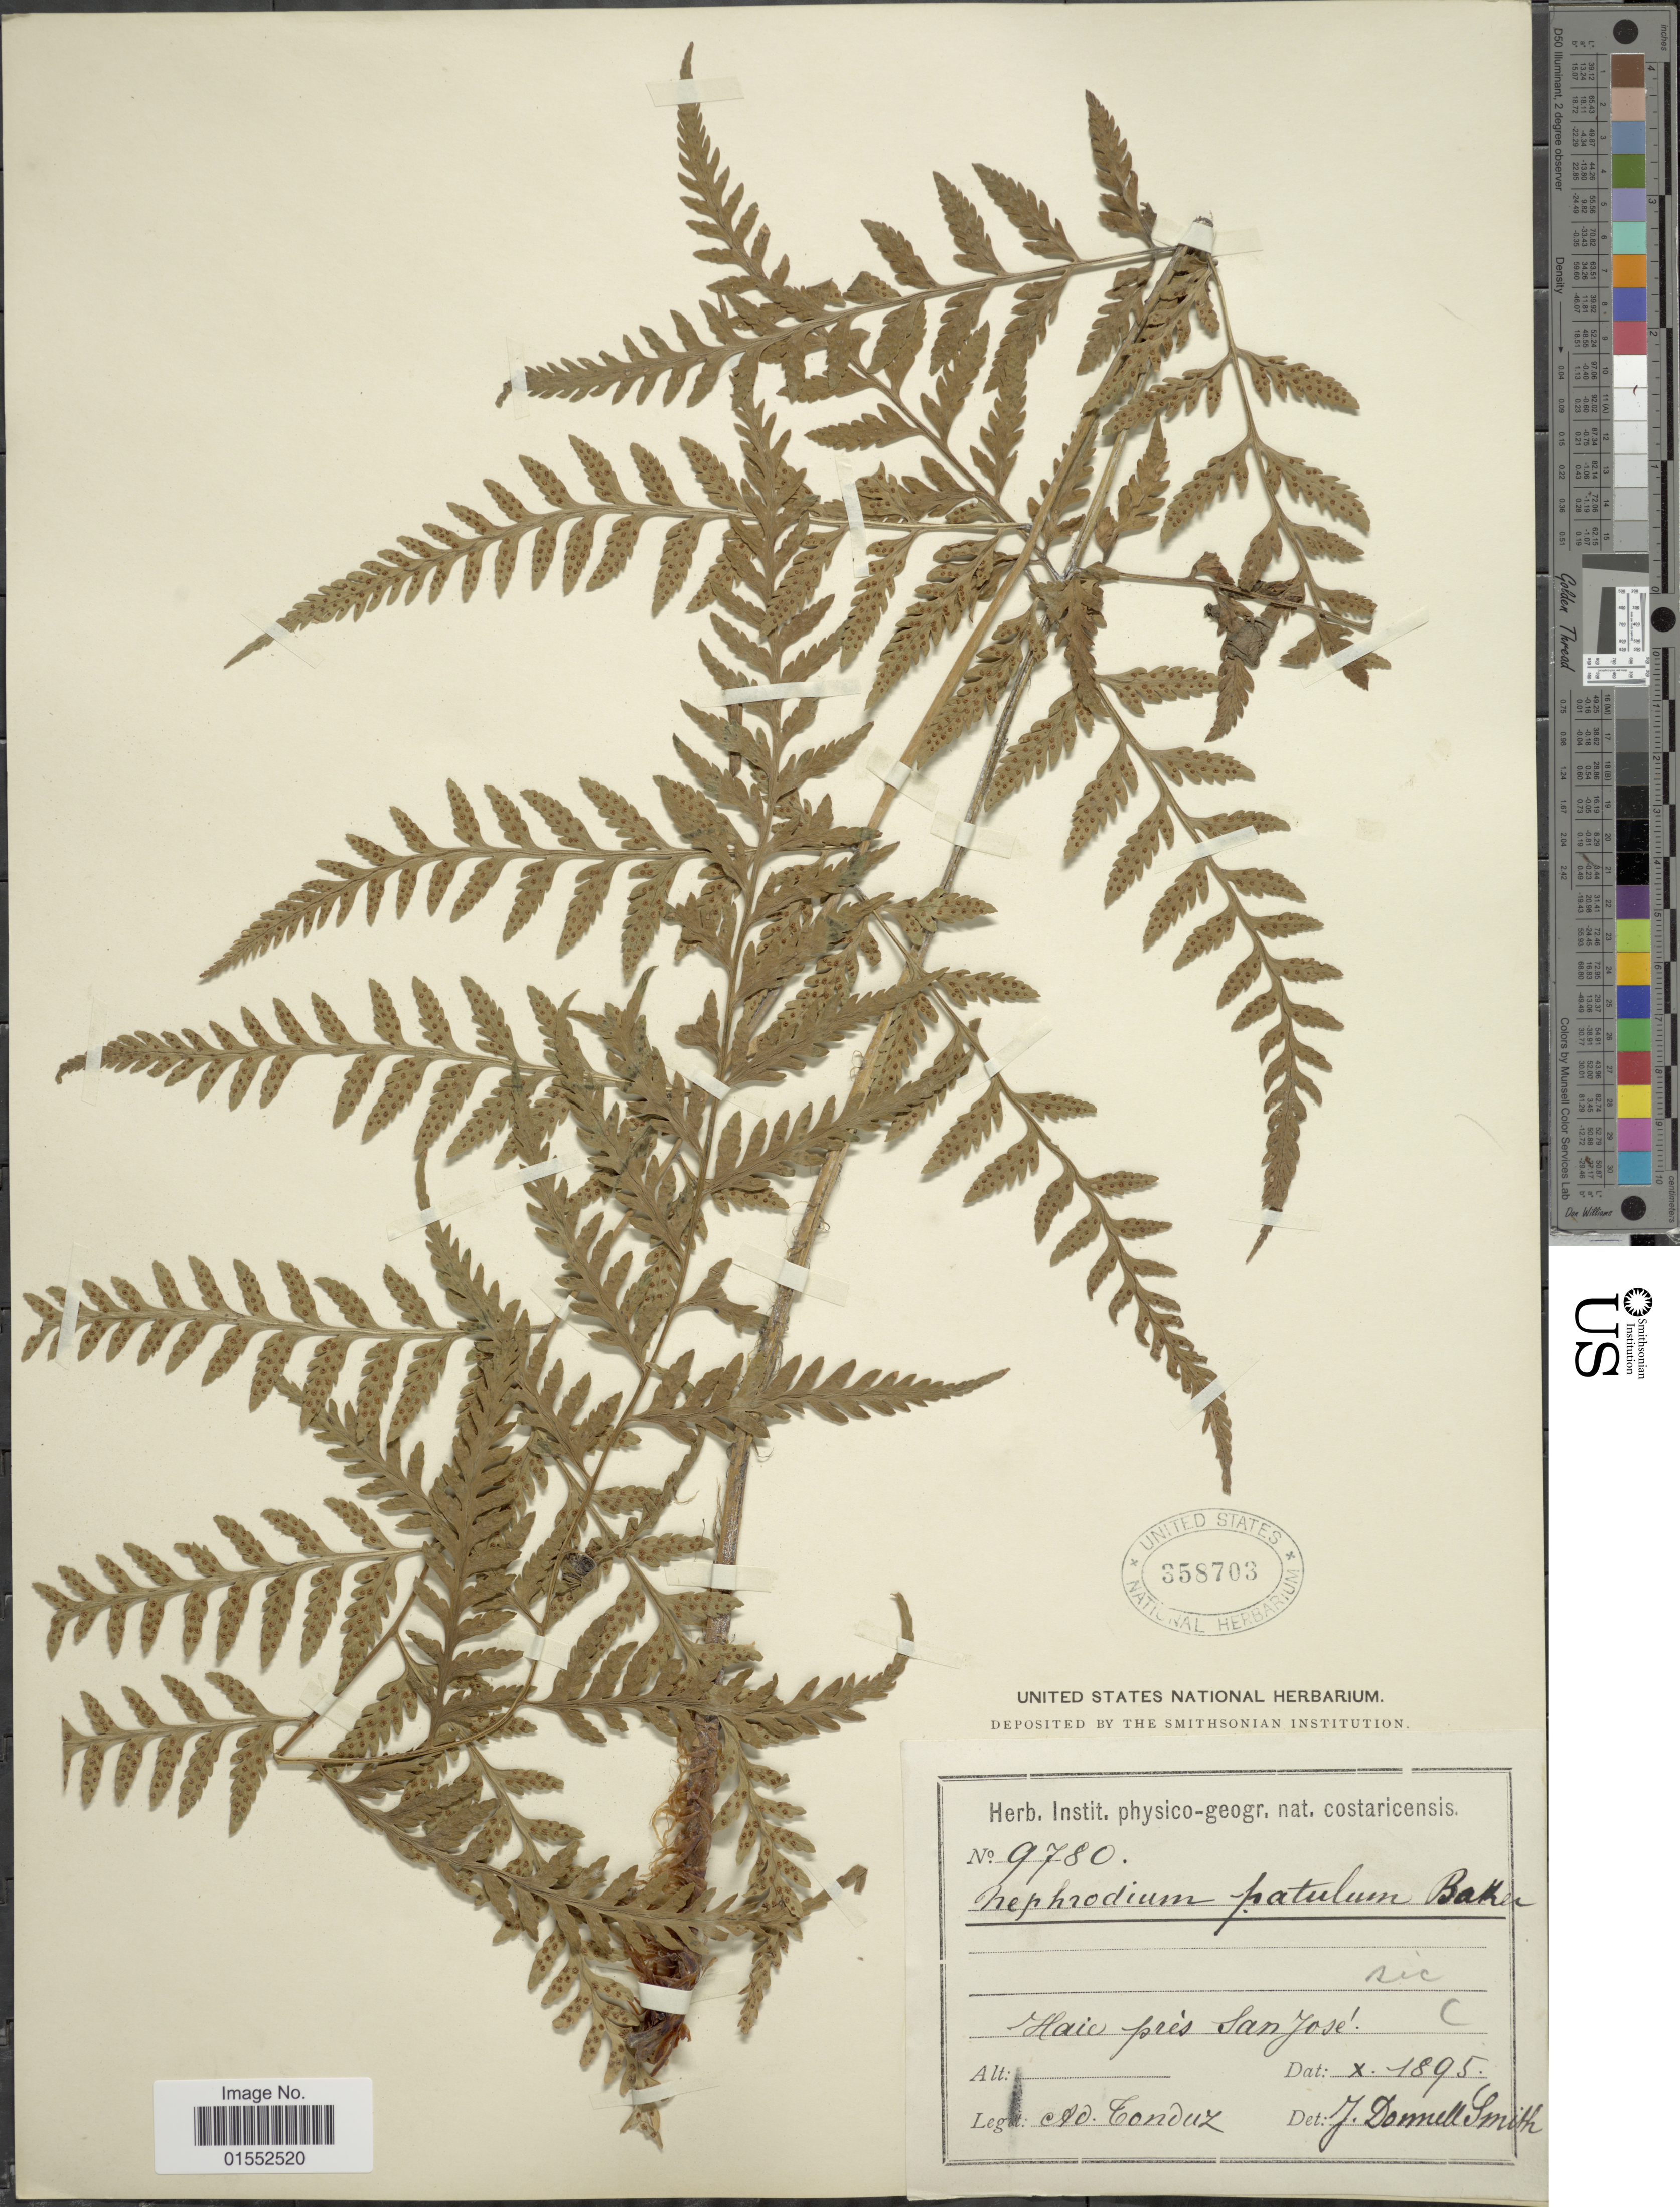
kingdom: Plantae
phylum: Tracheophyta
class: Polypodiopsida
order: Polypodiales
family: Dryopteridaceae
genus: Dryopteris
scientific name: Dryopteris patula var. serrata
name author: (Mett.) C.V. Morton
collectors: A. Tonduz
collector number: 9780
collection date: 1895-10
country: Costa Rica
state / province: San José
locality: Haies pres San Jose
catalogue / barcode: US 358703